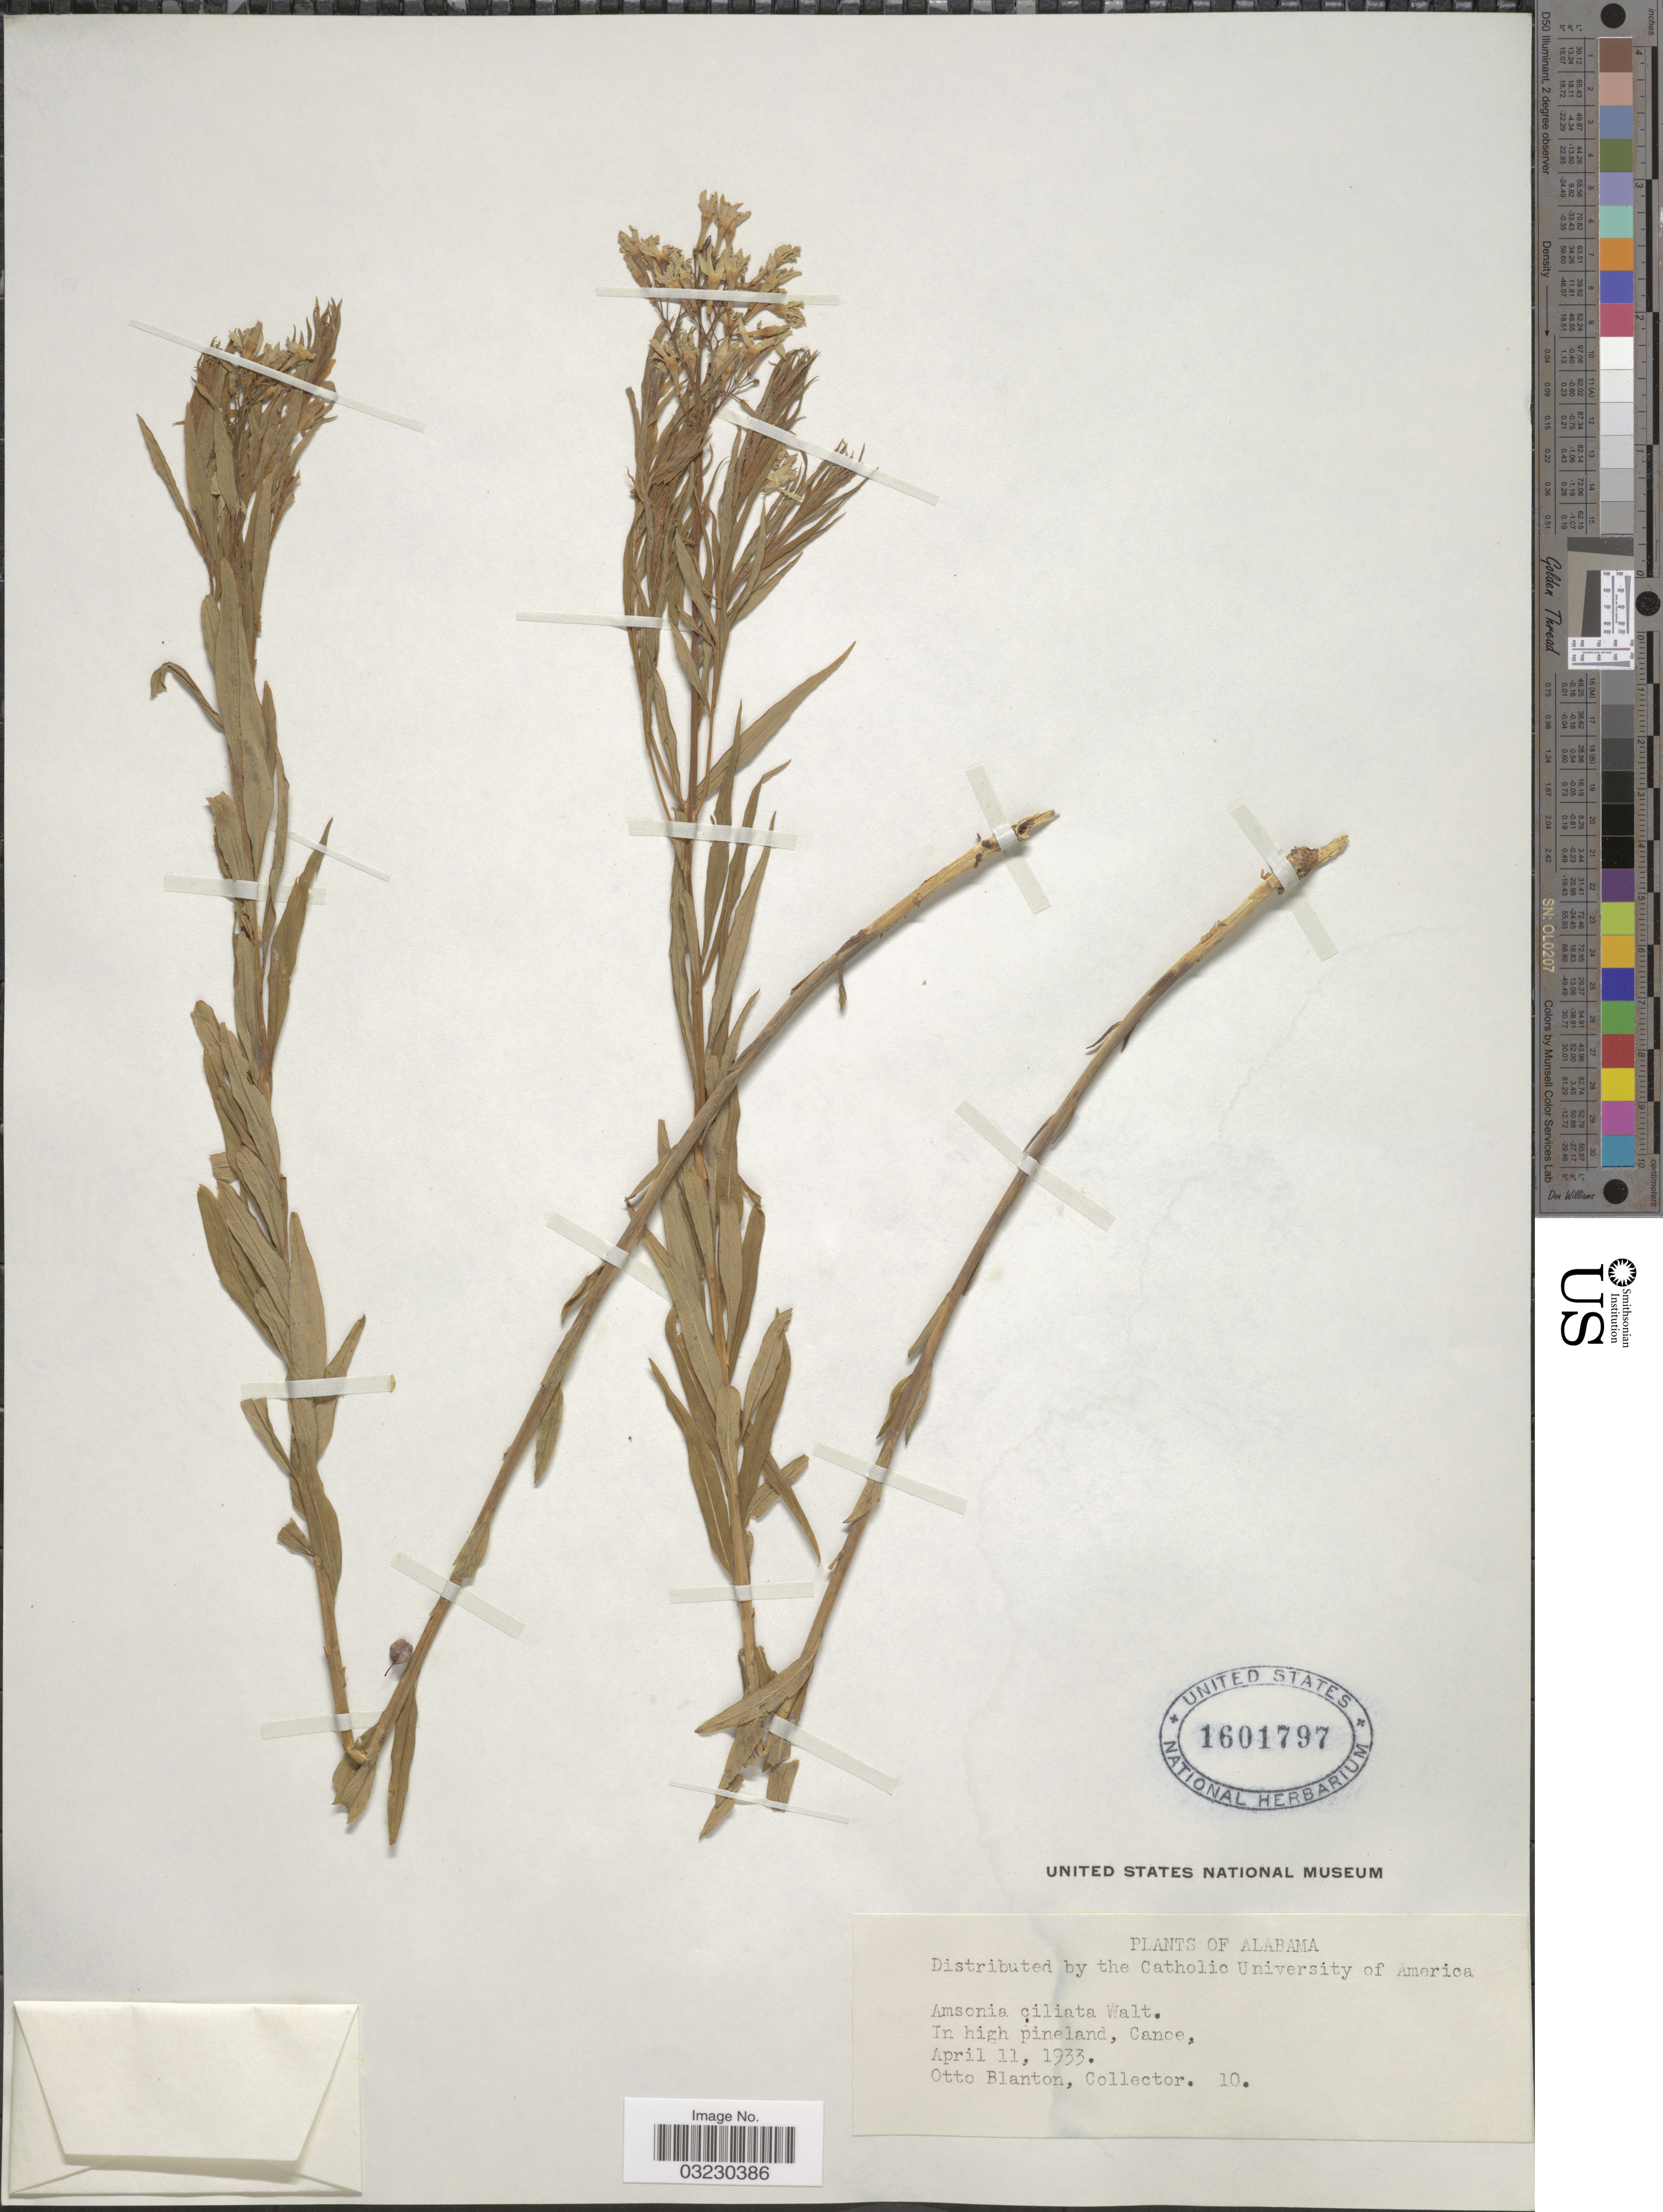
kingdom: Plantae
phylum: Tracheophyta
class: Magnoliopsida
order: Gentianales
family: Apocynaceae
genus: Amsonia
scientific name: Amsonia ciliata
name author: Walter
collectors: O. Blanton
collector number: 10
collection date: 1933-04-11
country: United States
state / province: Alabama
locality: In high pineland, Canoe.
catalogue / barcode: US 1601797